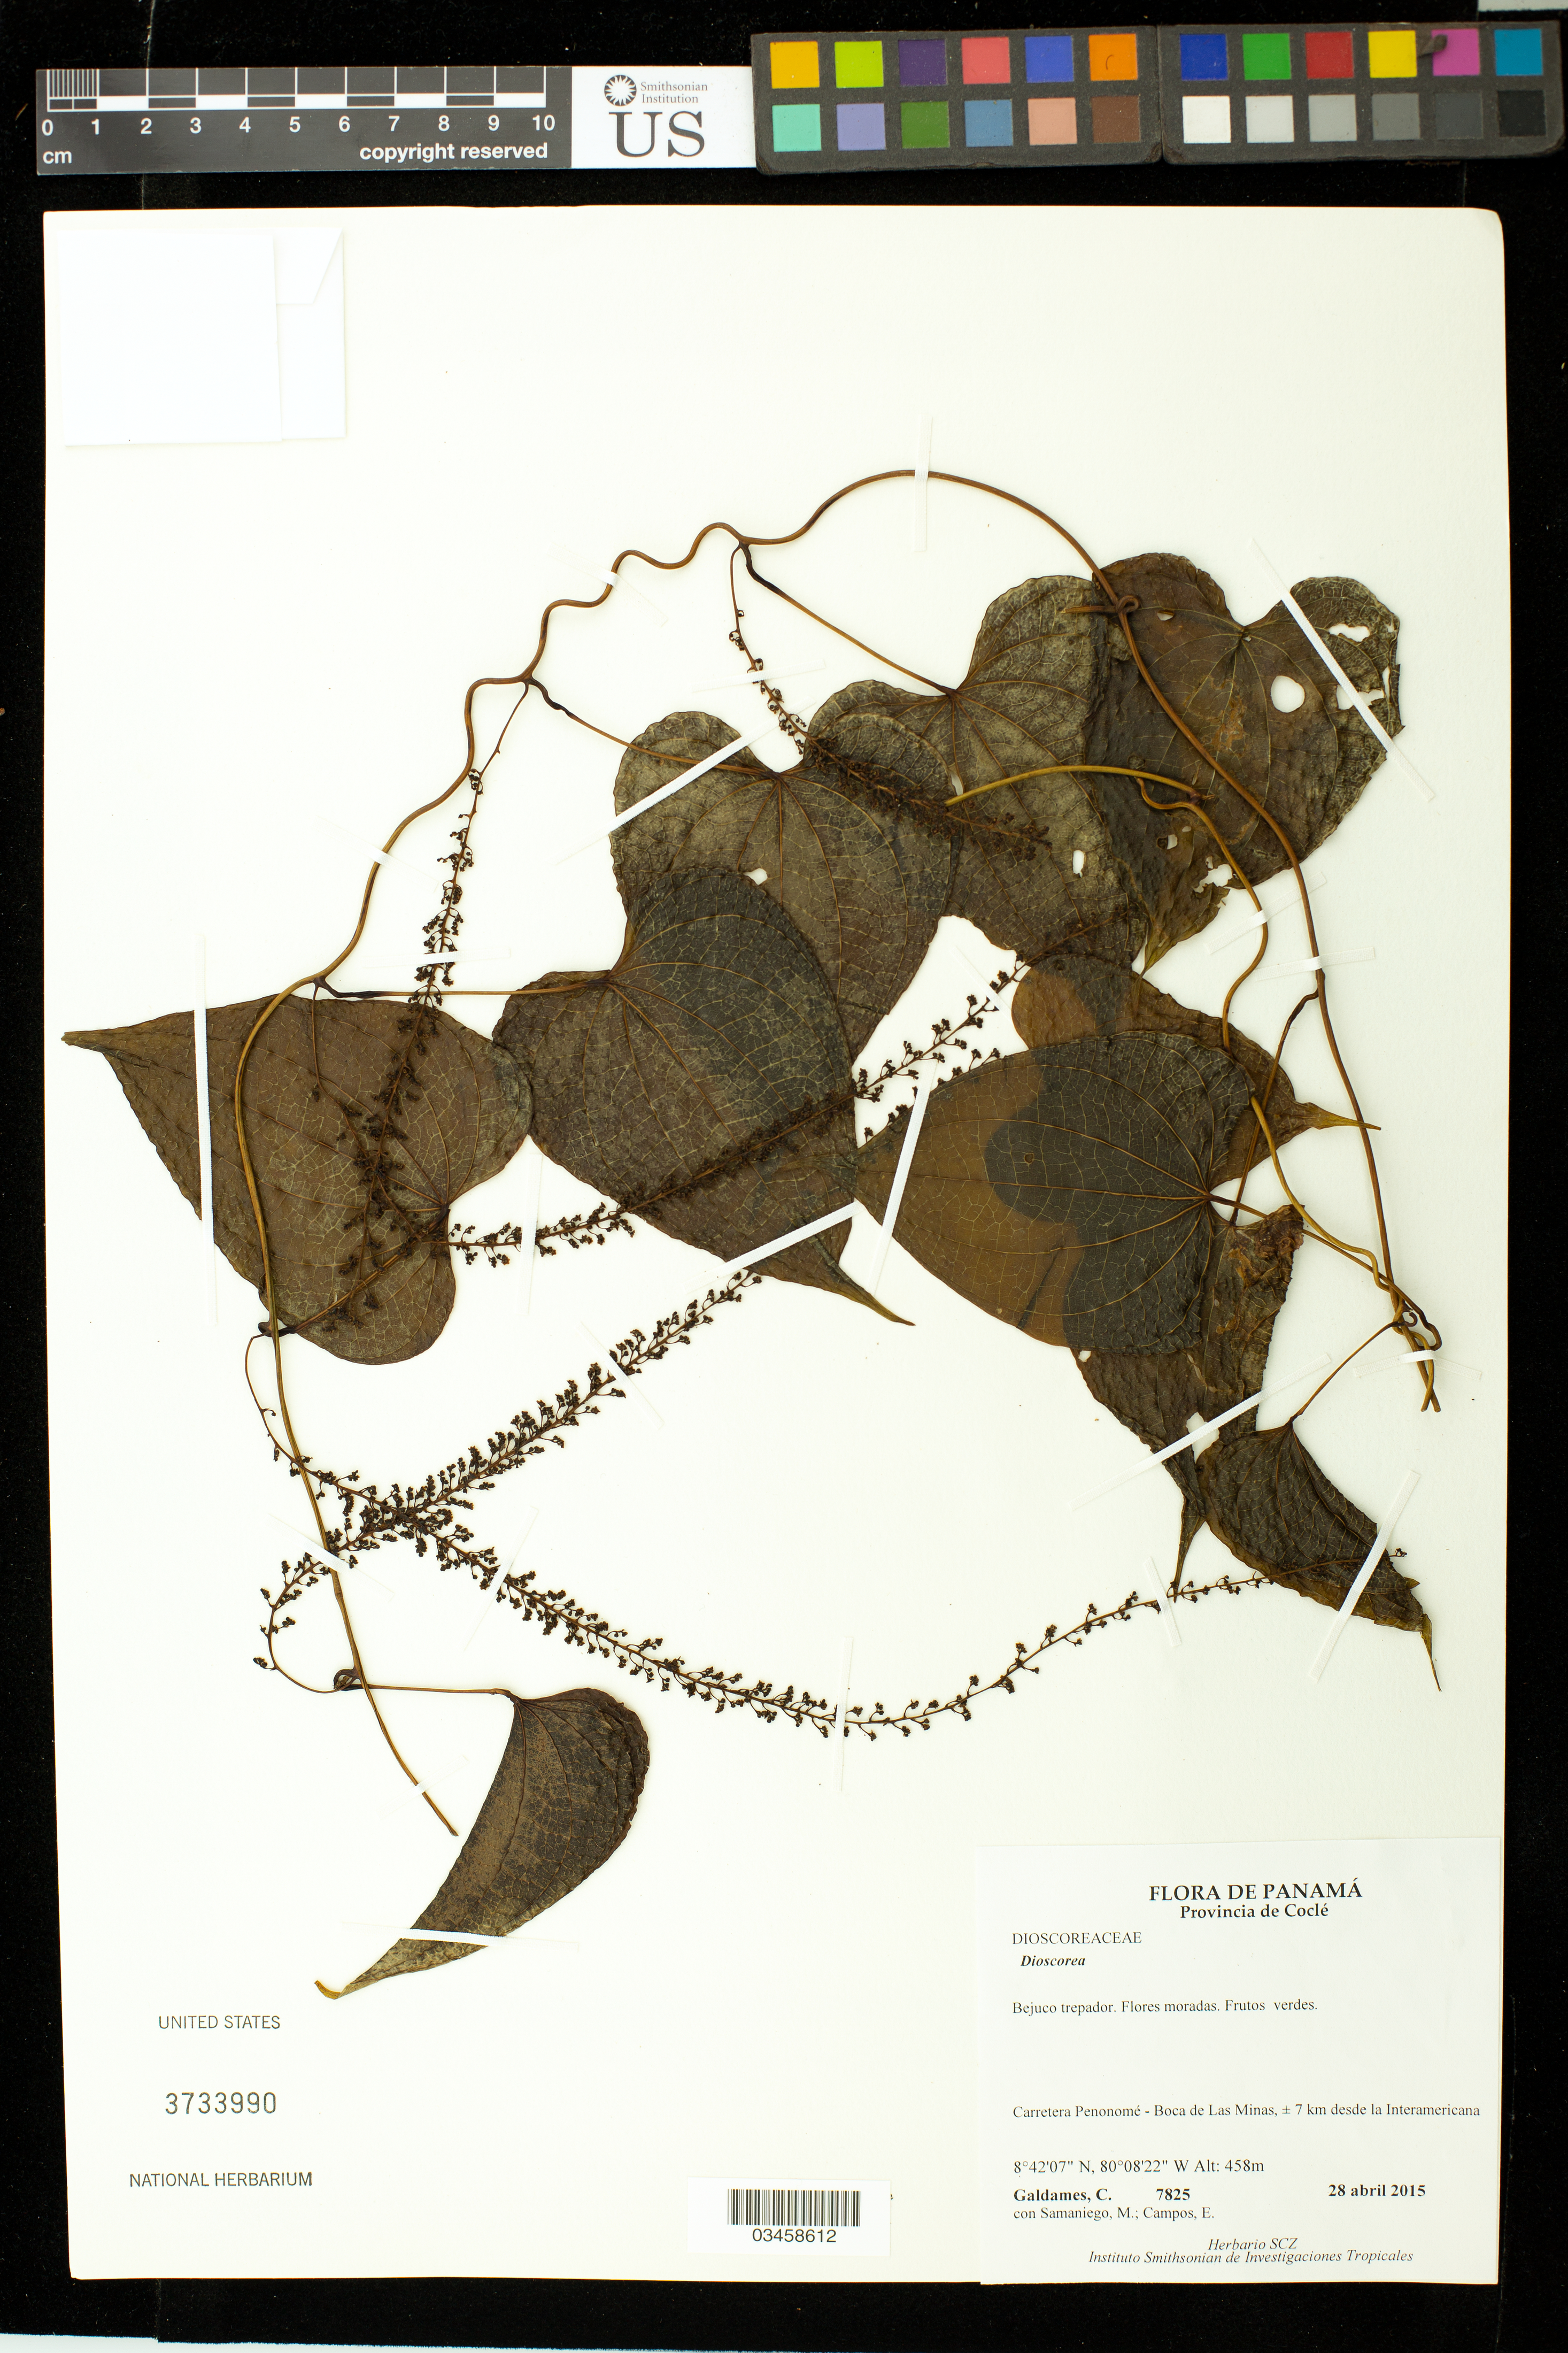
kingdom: Plantae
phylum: Tracheophyta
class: Liliopsida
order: Dioscoreales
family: Dioscoreaceae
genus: Dioscorea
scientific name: Dioscorea sp.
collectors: C. Galdames, M. Samaniego & E. Campos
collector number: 7825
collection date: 2015-04-28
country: Panama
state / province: Coclé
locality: Carretera Penonome - Boca de Las Minas, 7 km desde la Interamericana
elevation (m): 458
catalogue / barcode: US 3733990